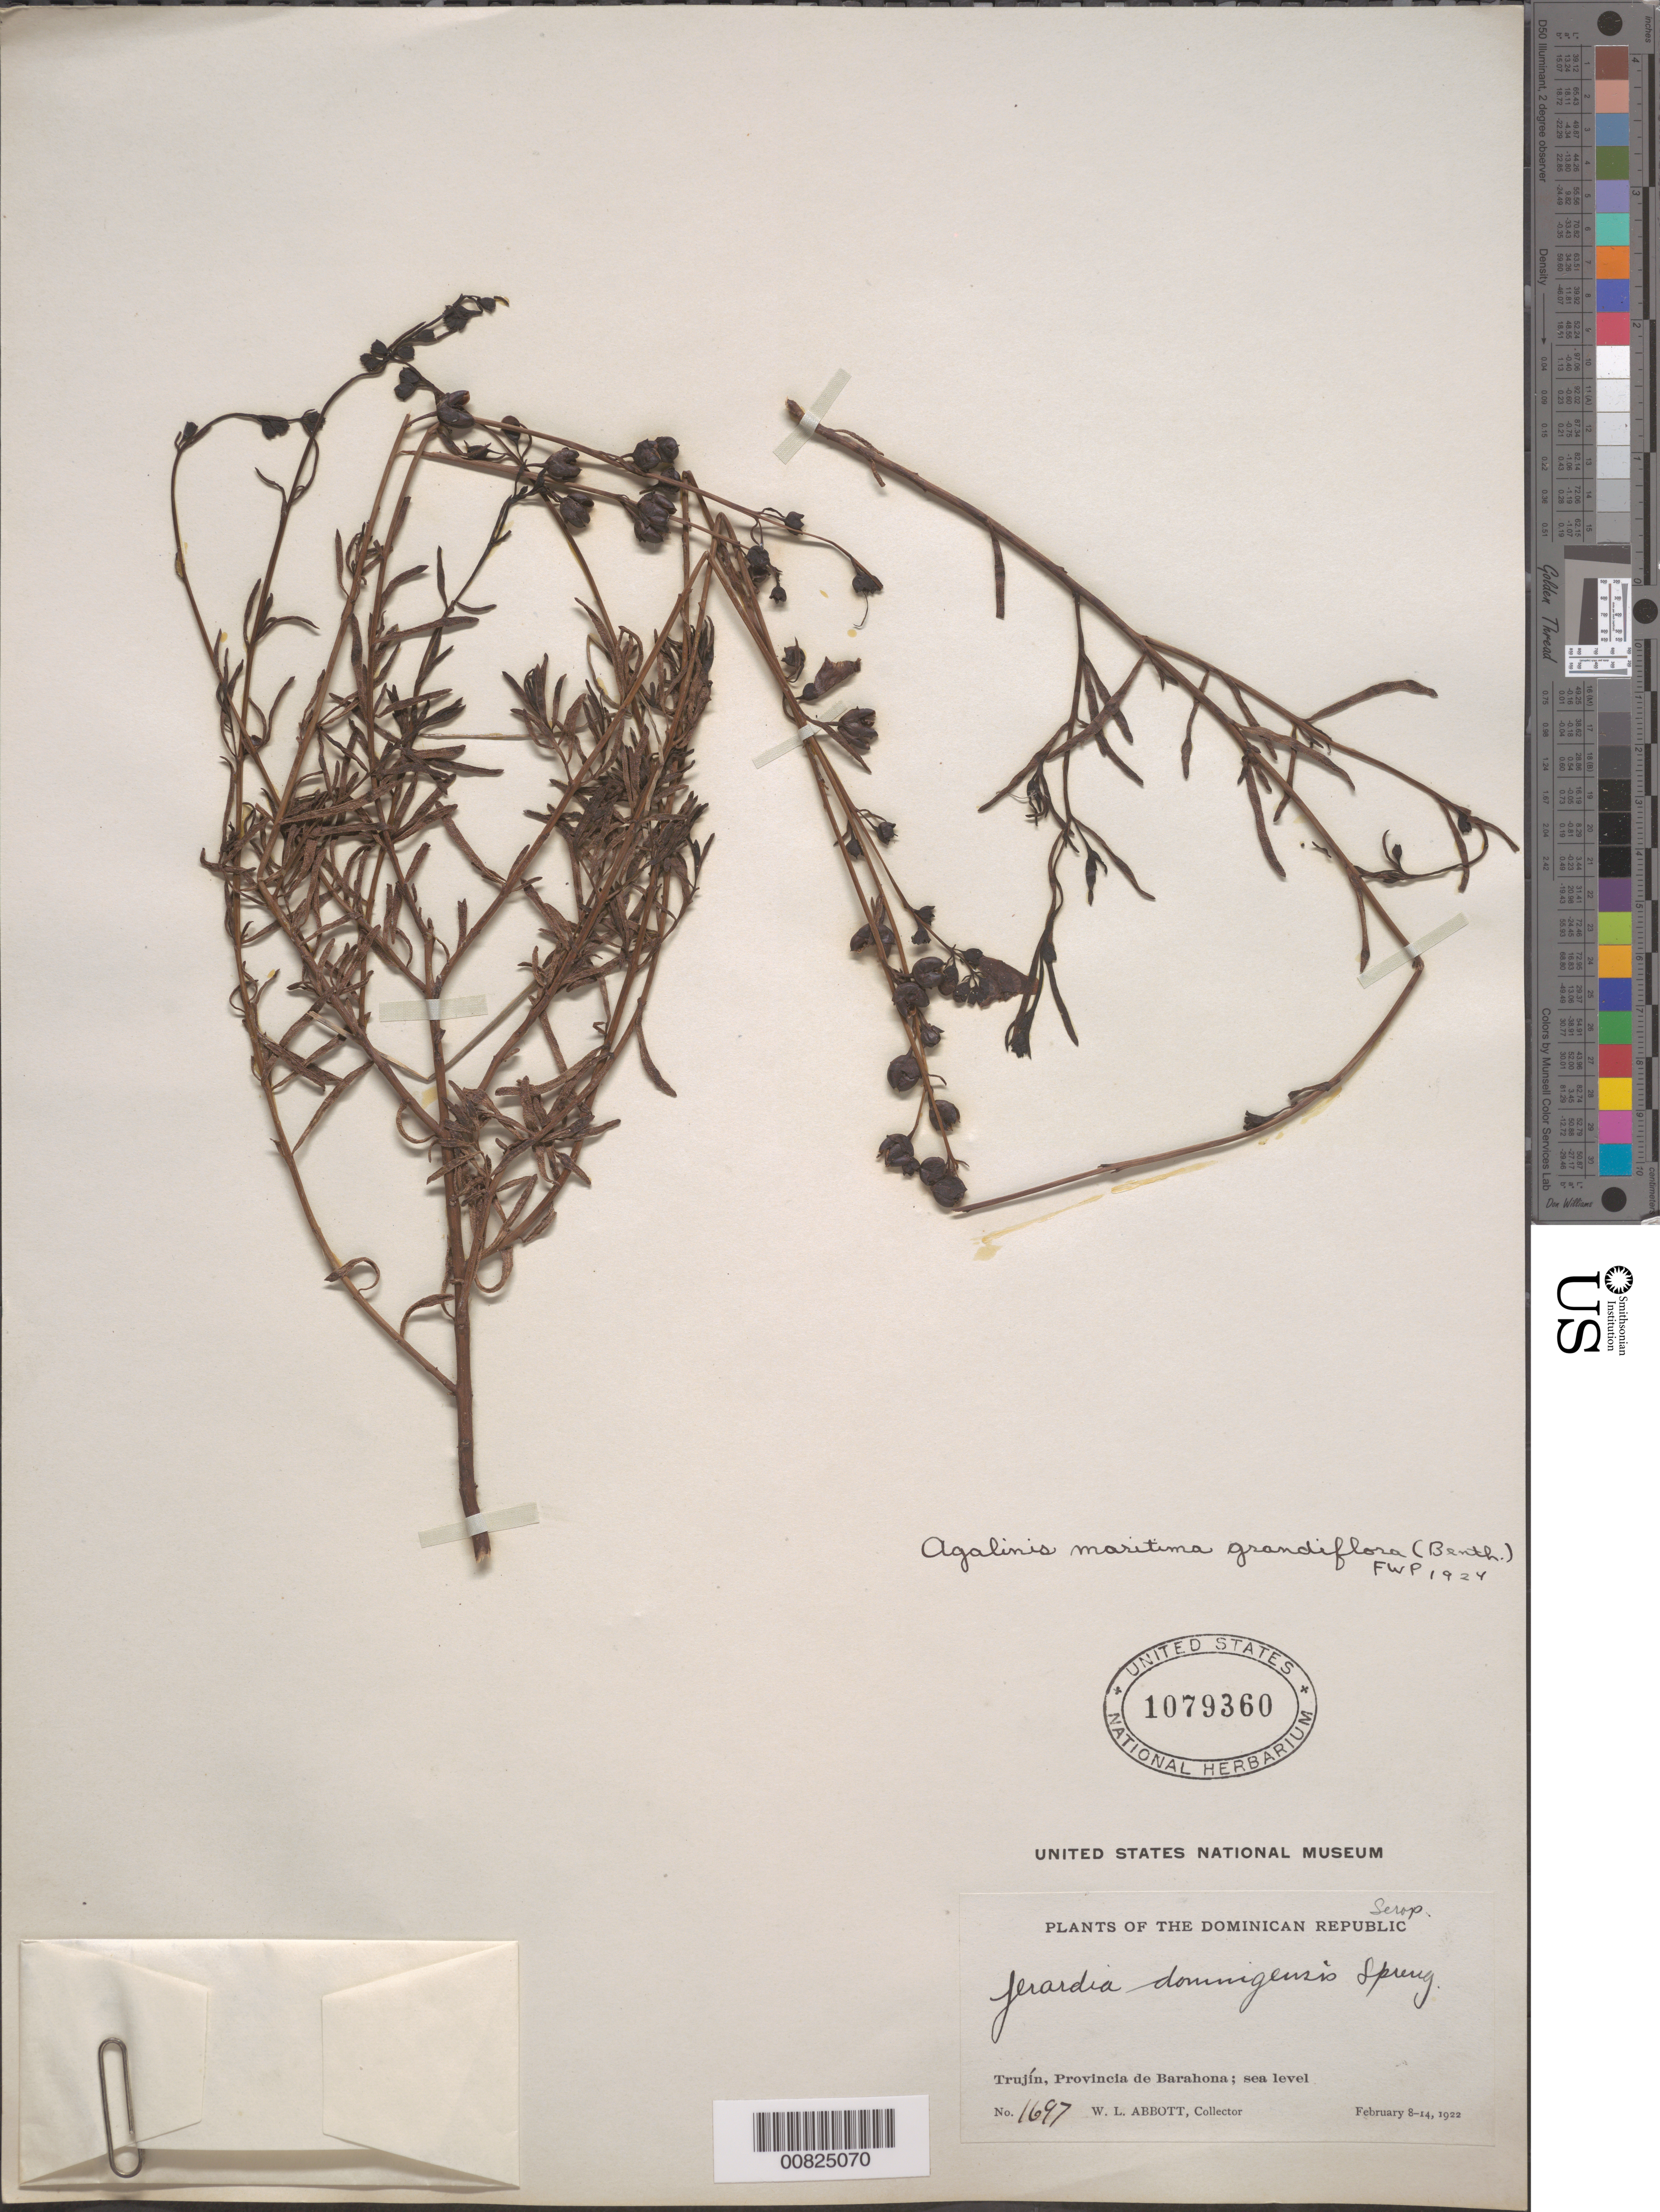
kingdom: Plantae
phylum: Tracheophyta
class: Magnoliopsida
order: Lamiales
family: Orobanchaceae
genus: Agalinis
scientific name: Agalinis maritima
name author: (Raf.) Raf.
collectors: W. L. Abbott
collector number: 1697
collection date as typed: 08 Feb 1922 to 14 Feb 1922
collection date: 1922-02-08/1922-02-14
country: Dominican Republic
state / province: Barahona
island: Hispaniola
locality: Trujín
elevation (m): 0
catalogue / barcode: US 1079360